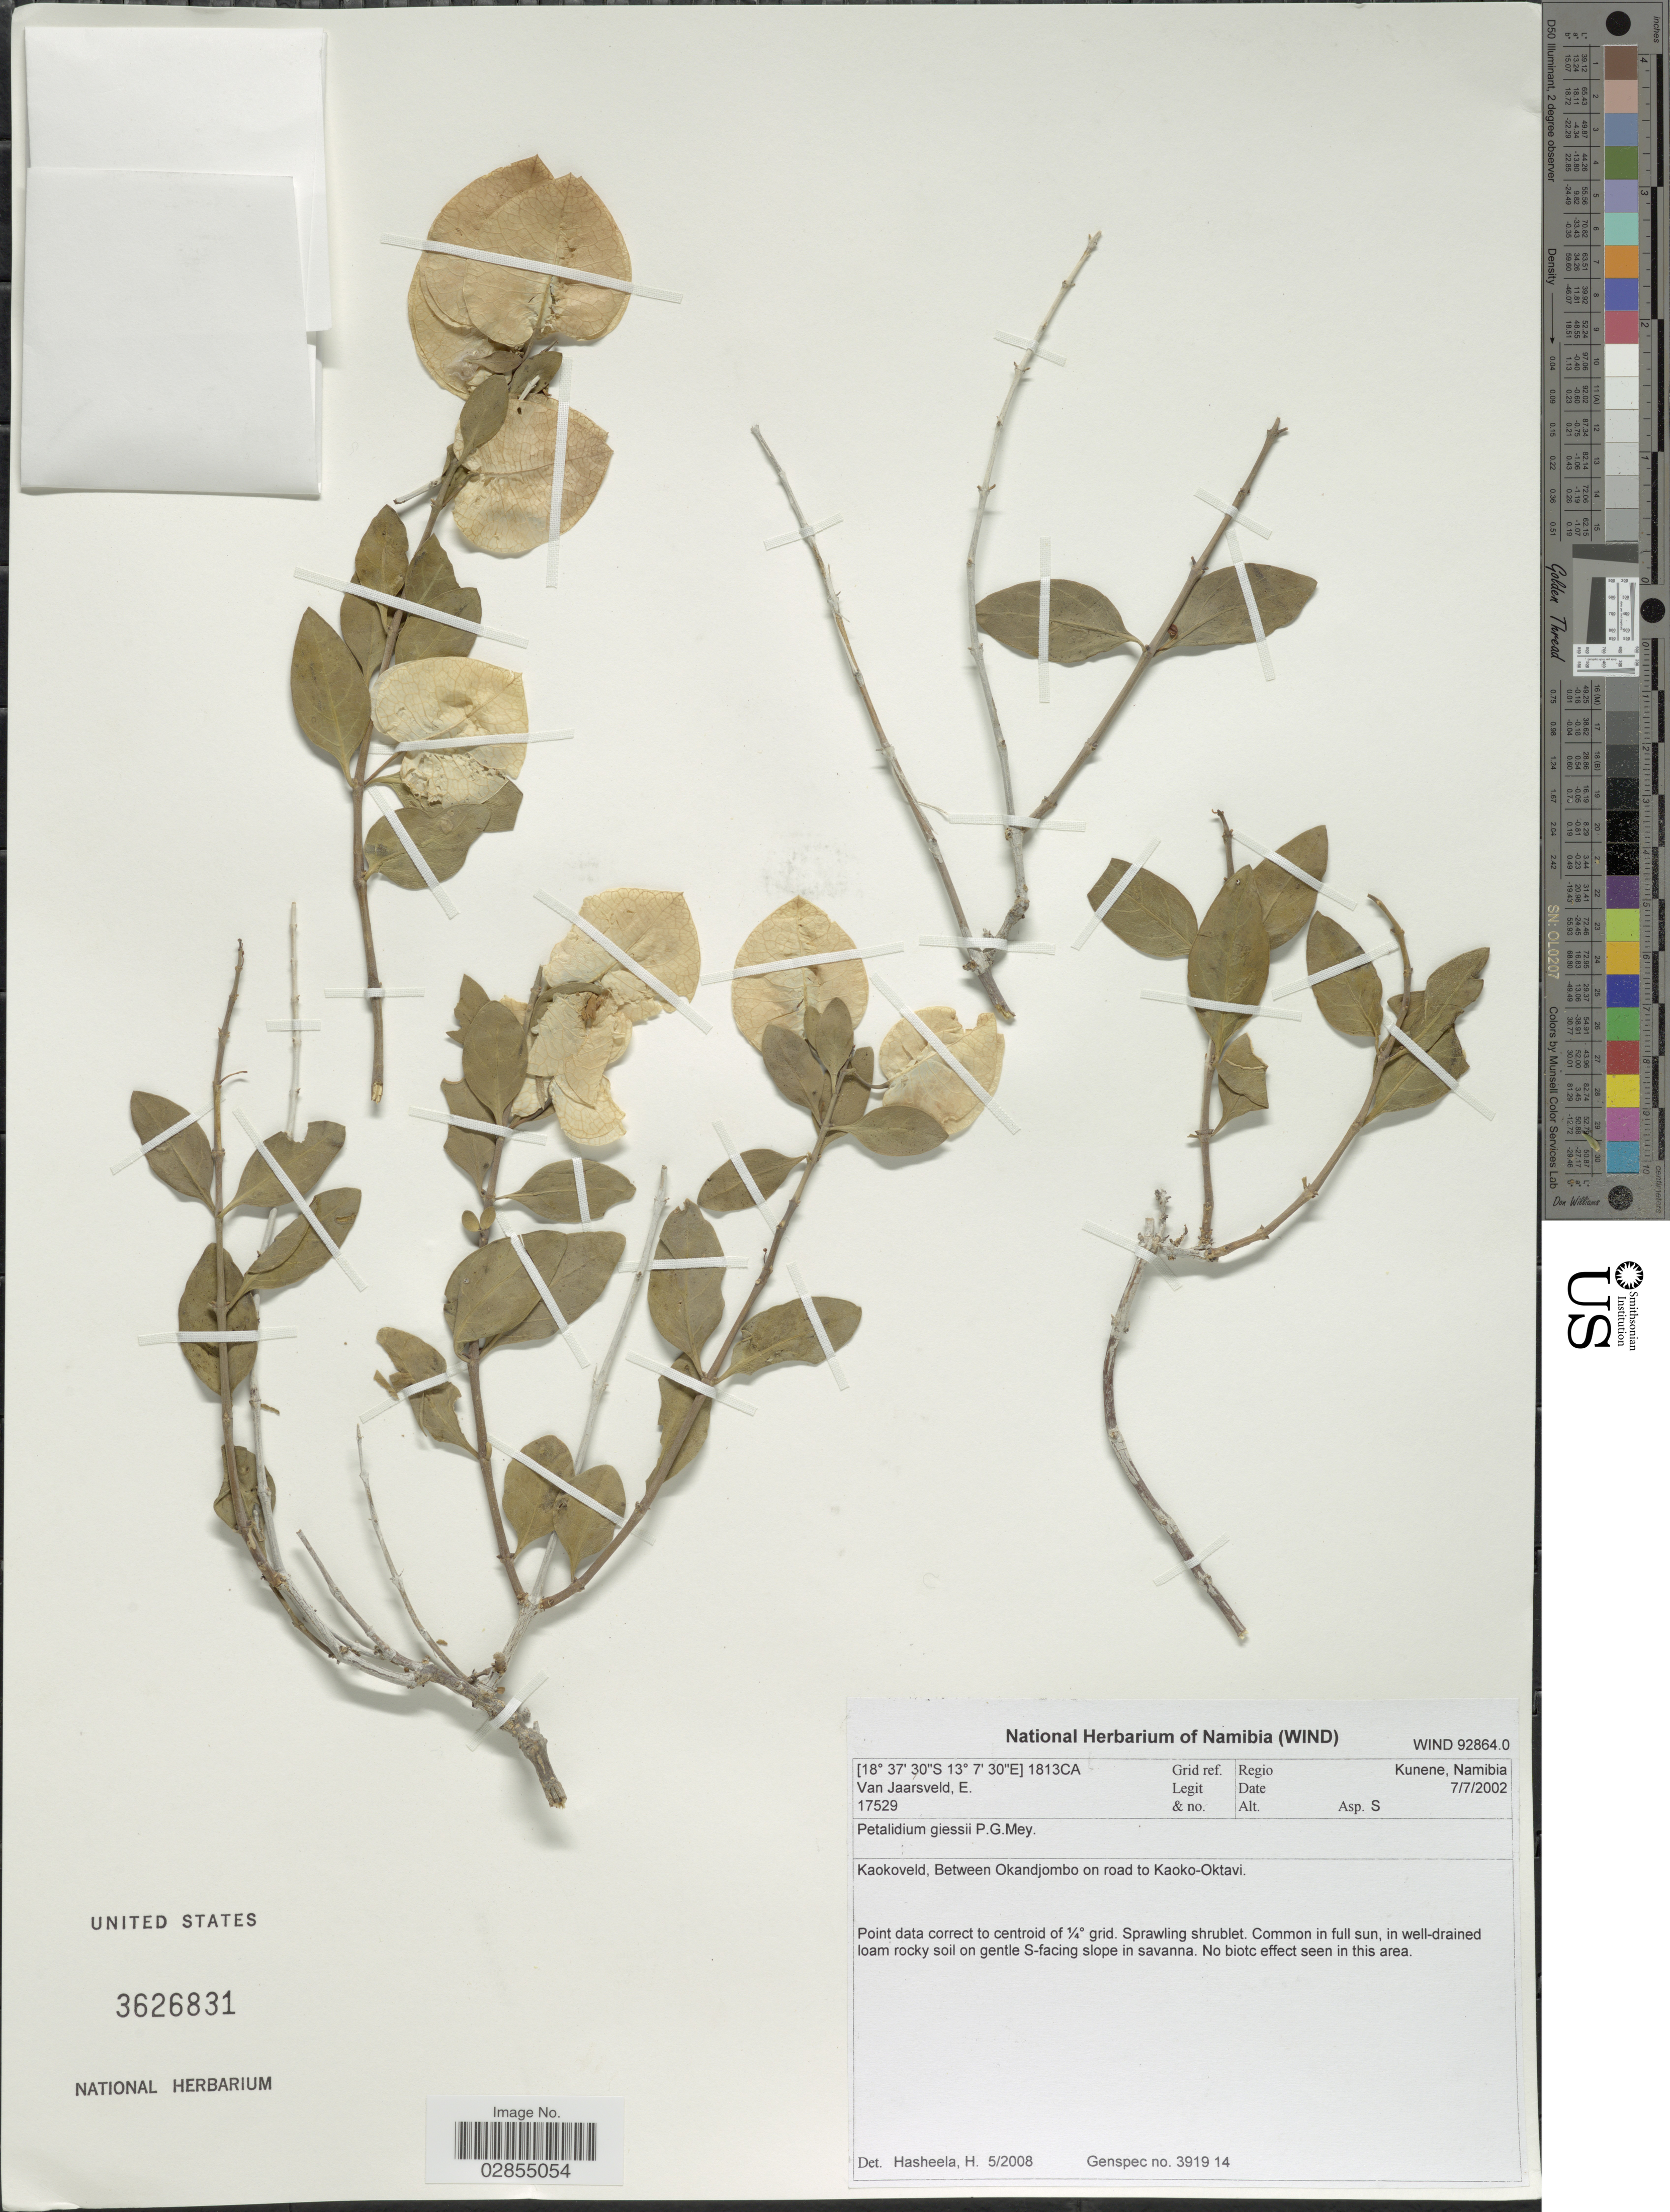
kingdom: Plantae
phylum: Tracheophyta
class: Magnoliopsida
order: Lamiales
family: Acanthaceae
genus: Petalidium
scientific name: Petalidium giessii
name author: P.G. Mey.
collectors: E. van Jaarsveld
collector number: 17529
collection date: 2002-07-07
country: Namibia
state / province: Kunene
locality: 1813CA. Regio Kunene, Kaokoveld, Between Okandjombo on road to Kaoko-Oktavi.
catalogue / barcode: US 3626831